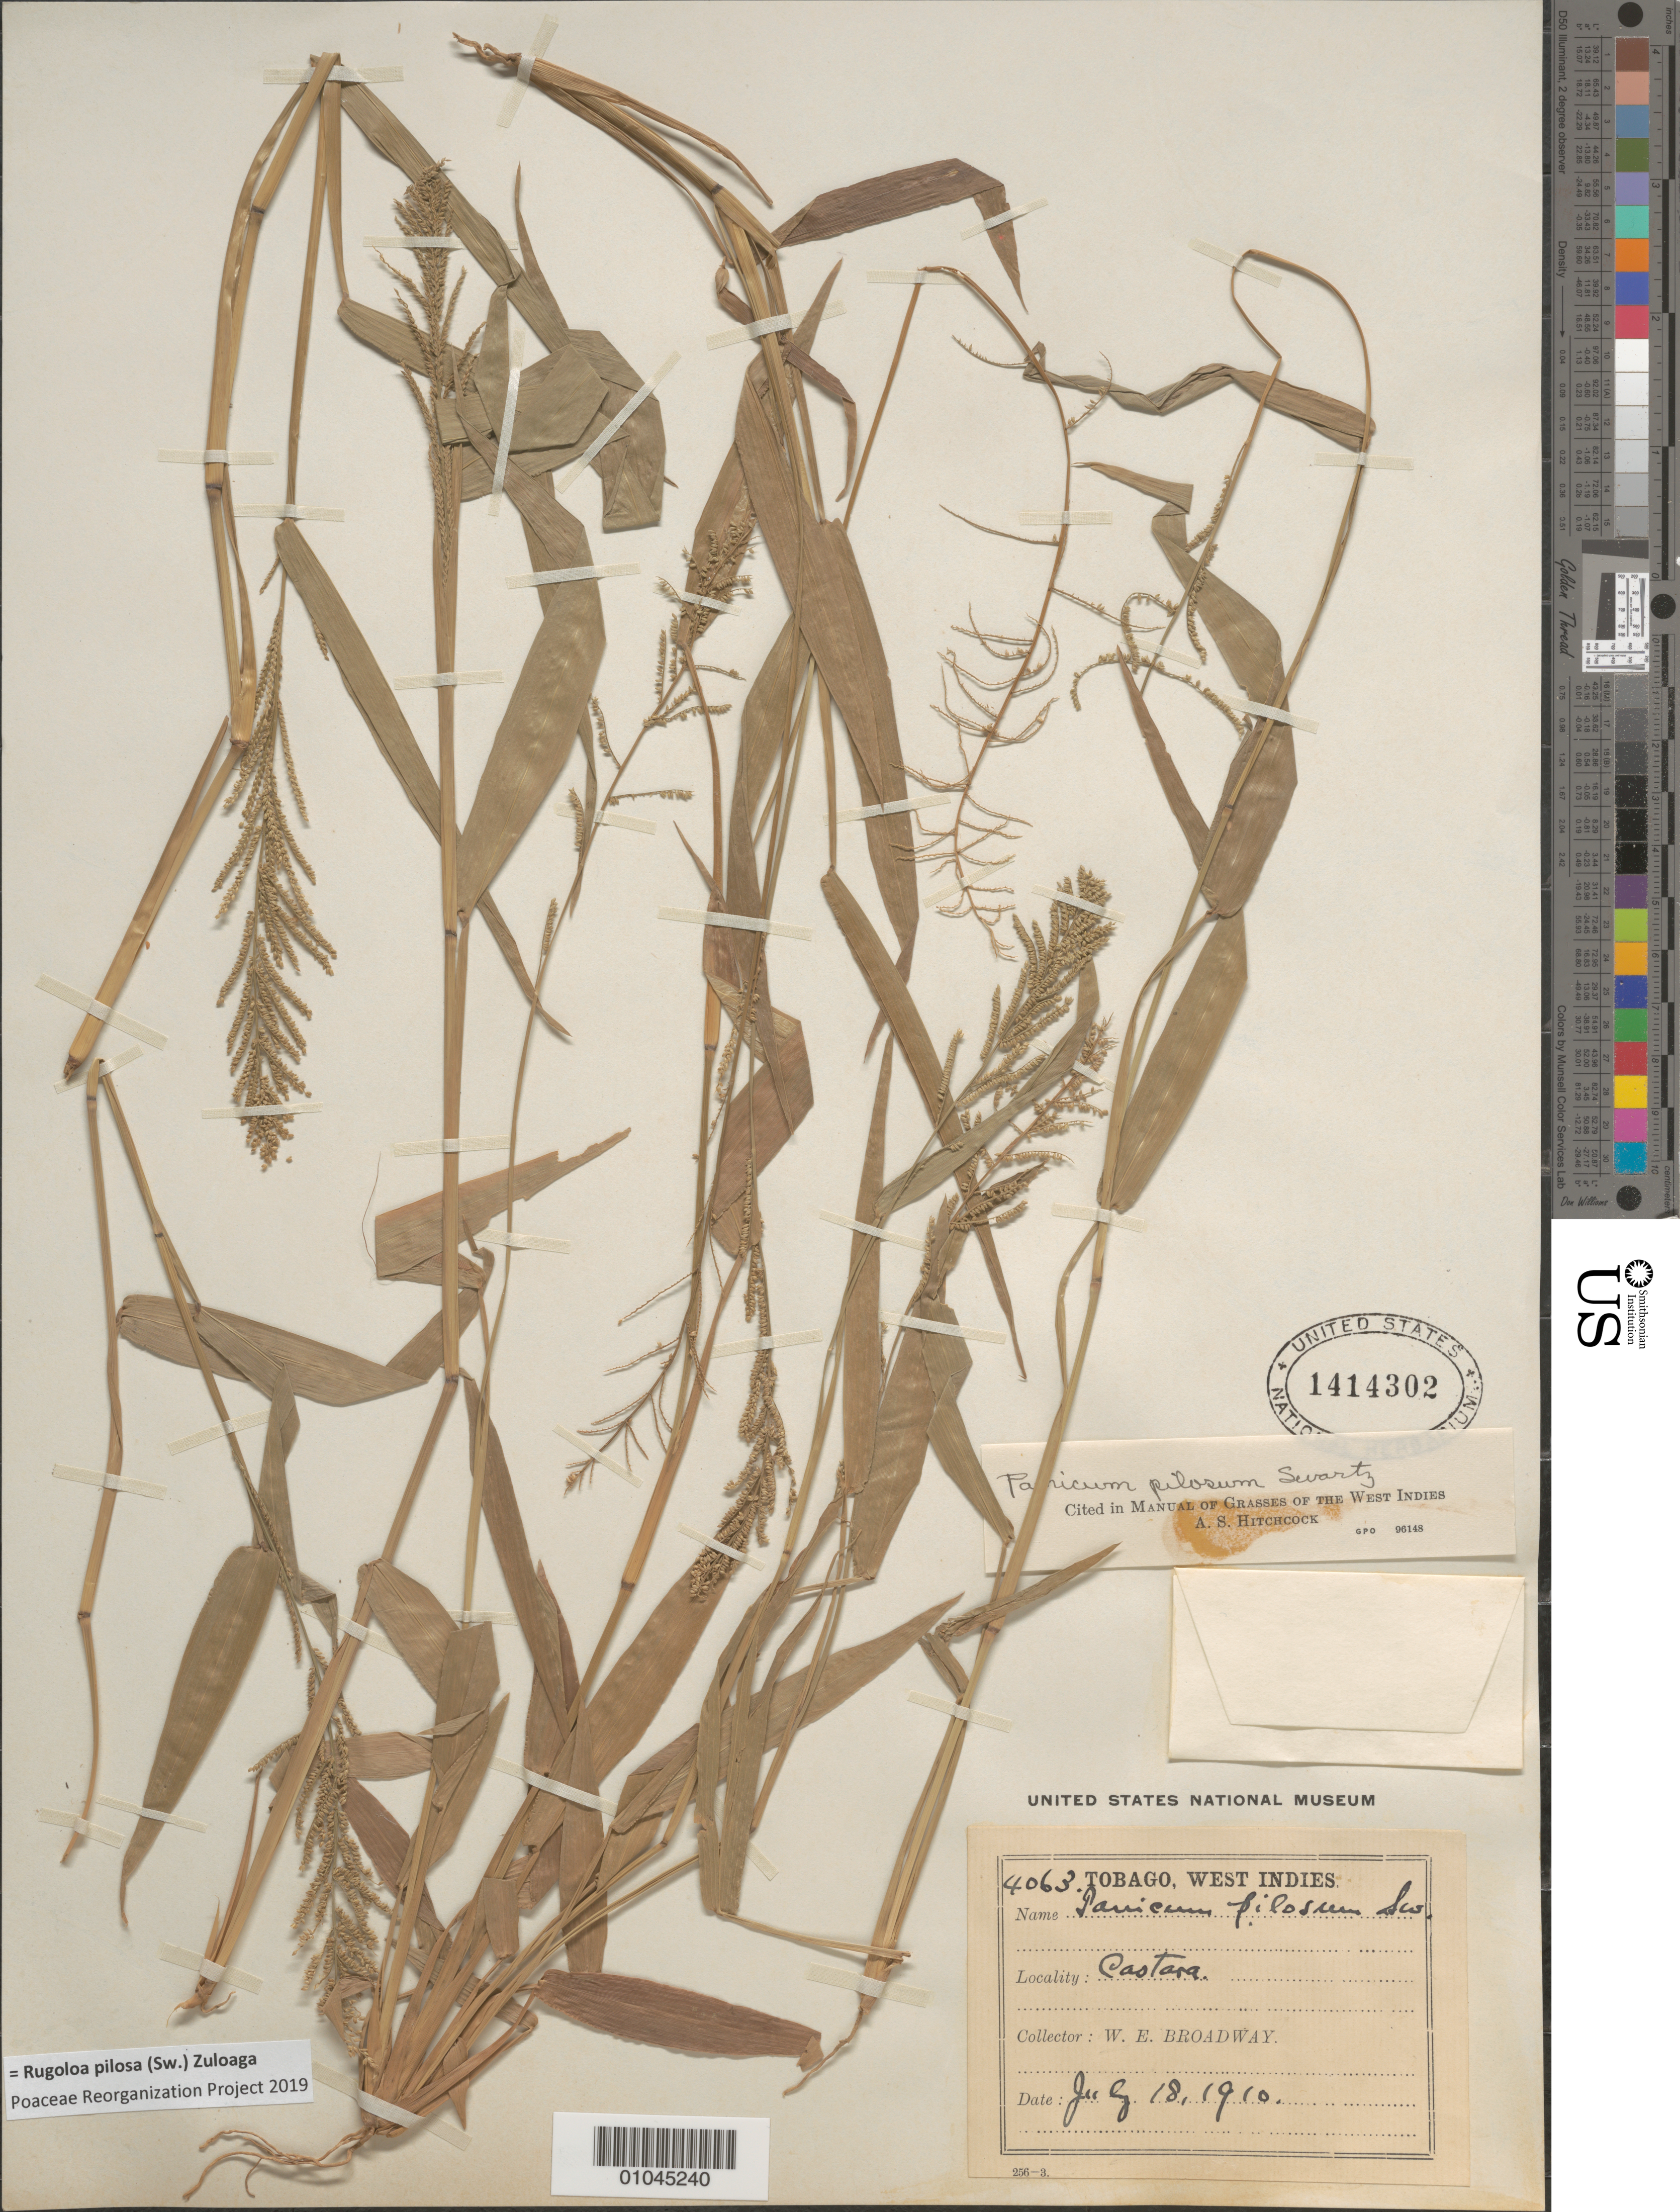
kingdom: Plantae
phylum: Tracheophyta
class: Liliopsida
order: Poales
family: Poaceae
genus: Panicum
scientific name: Panicum pilosum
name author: Sw.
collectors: W. E. Broadway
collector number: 4063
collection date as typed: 18 Jul 1910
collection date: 1910-07-18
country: Trinidad and Tobago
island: Tobago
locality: Castara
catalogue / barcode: US 1414302